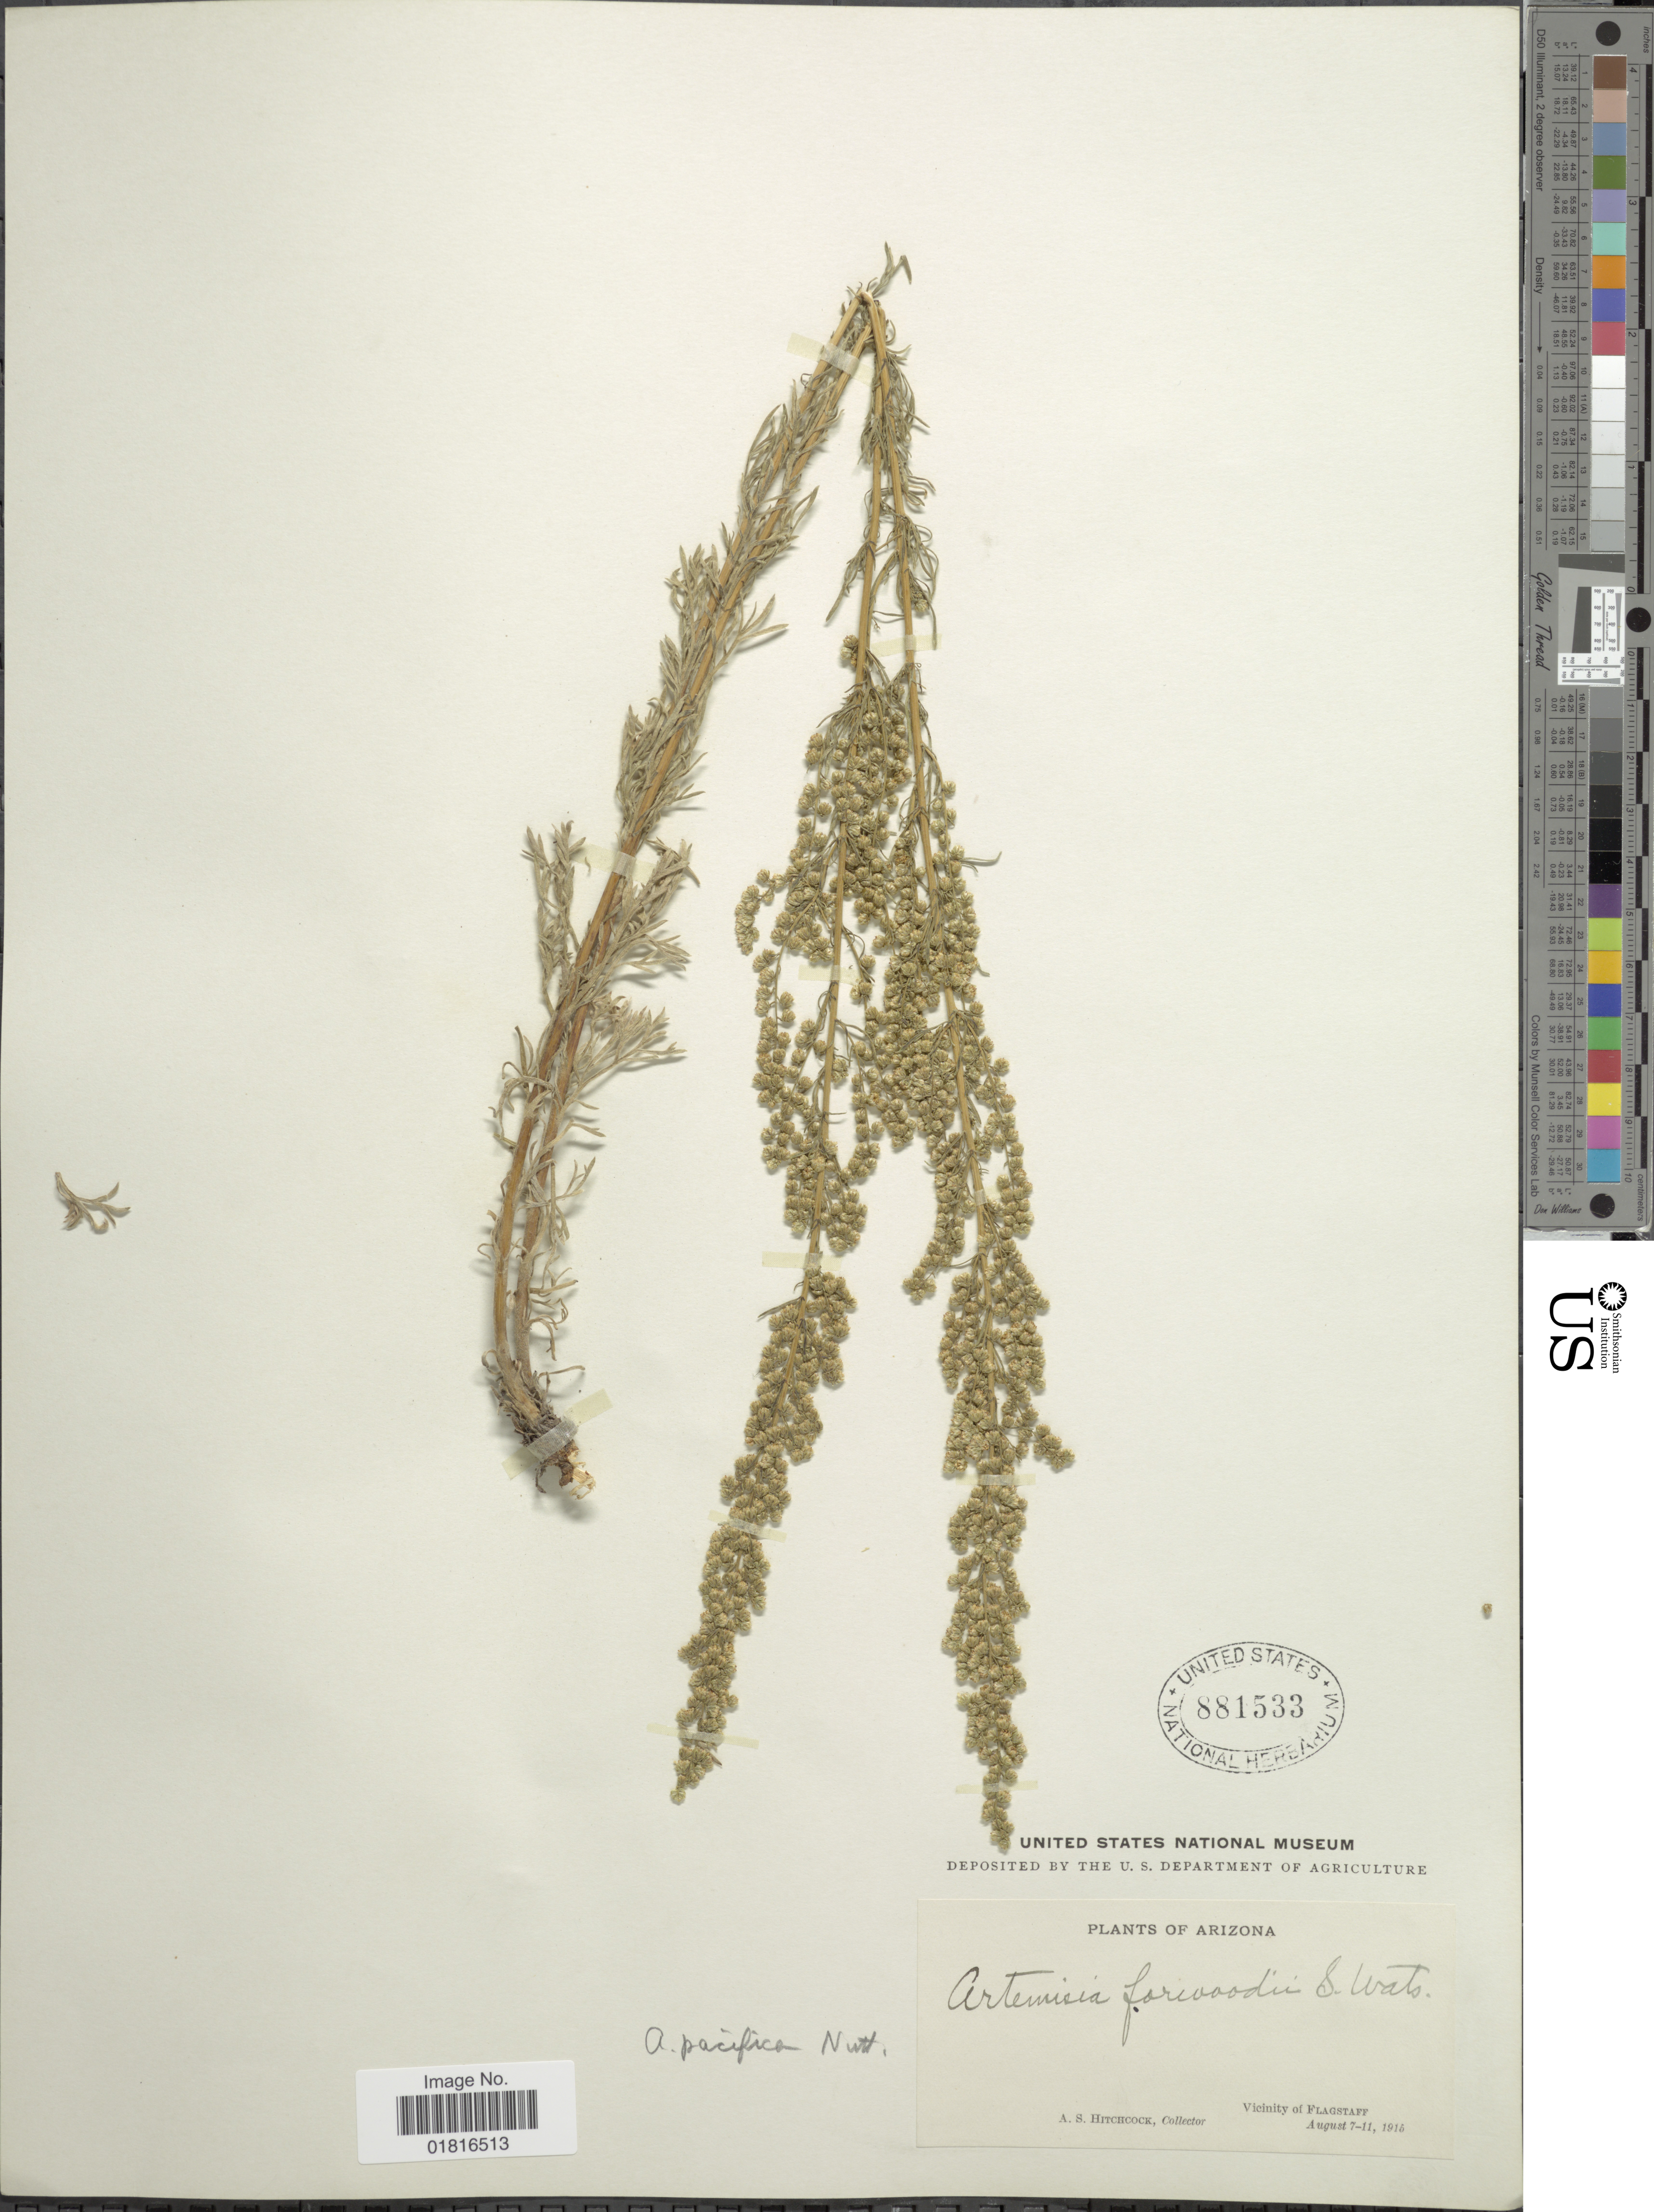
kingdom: Plantae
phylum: Tracheophyta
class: Magnoliopsida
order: Asterales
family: Asteraceae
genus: Artemisia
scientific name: Artemisia pacifica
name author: Nutt.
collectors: A. S. Hitchcock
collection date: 1915-08-07/1915-08-11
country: United States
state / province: Arizona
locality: Vicinity of Flagstaff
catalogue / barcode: US 881533